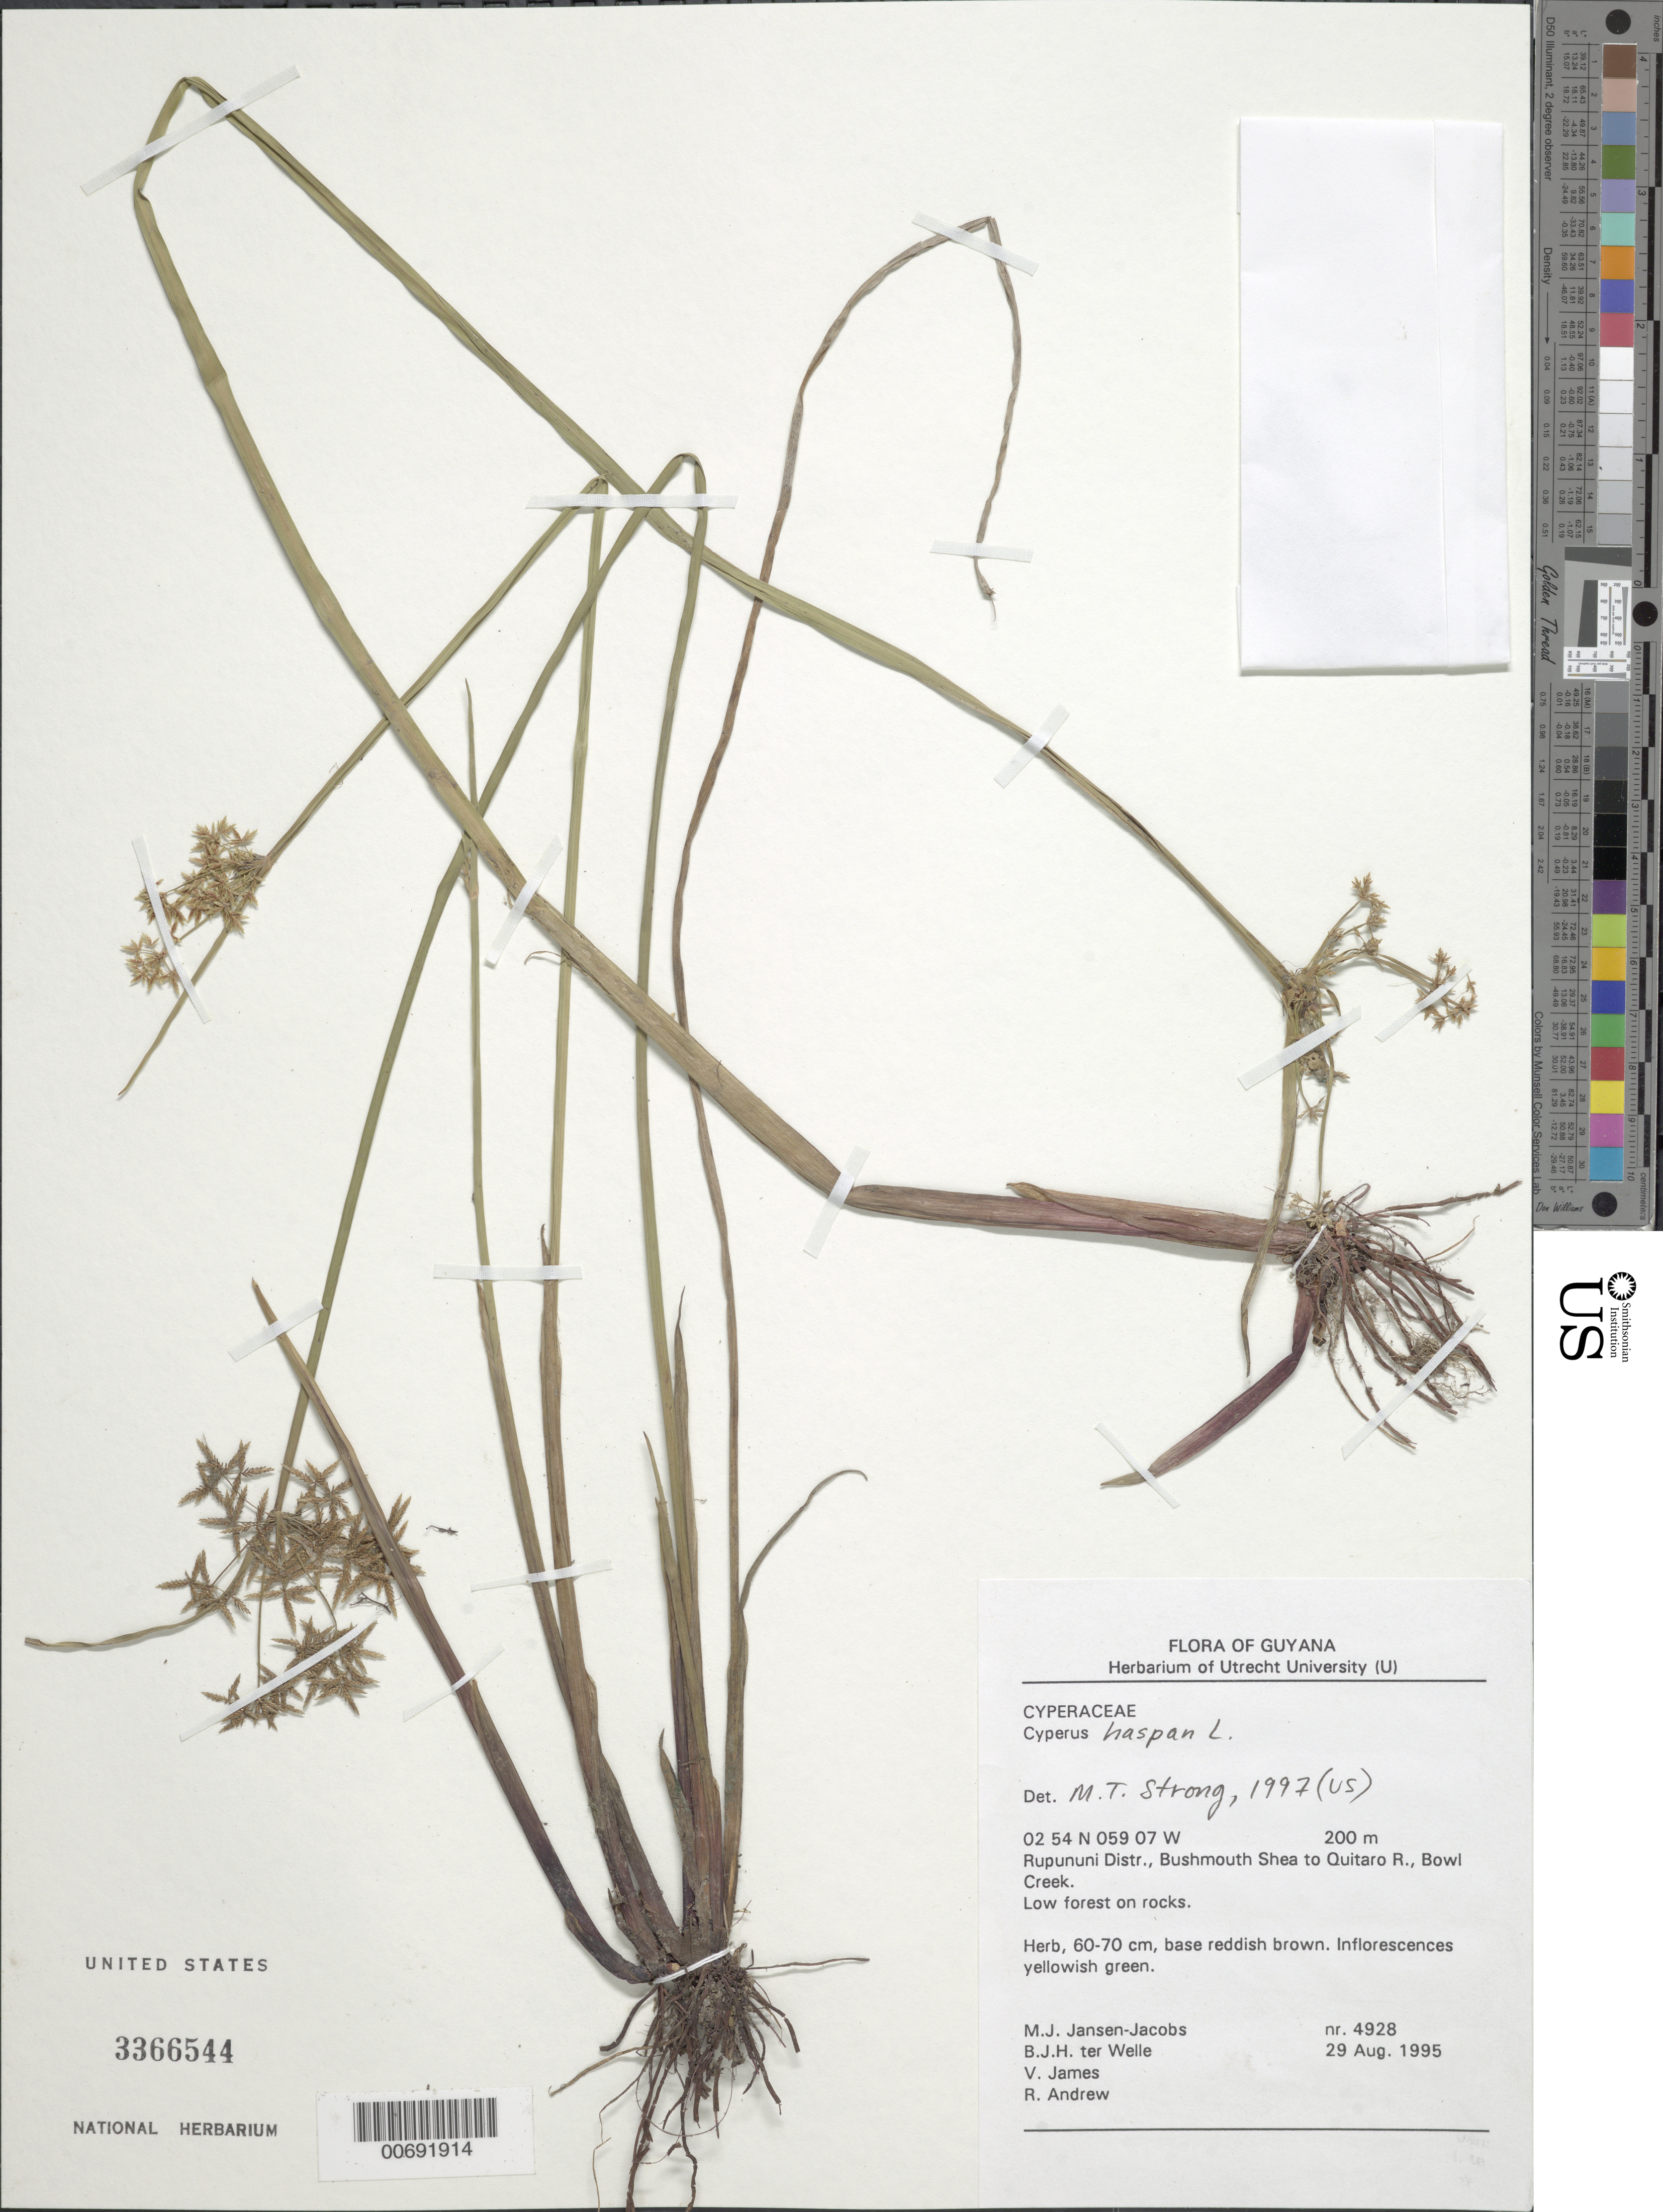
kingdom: Plantae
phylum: Tracheophyta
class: Liliopsida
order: Poales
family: Cyperaceae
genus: Cyperus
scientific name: Cyperus haspan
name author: L.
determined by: Strong, M. T., (US), Smithsonian Institution - National Museum of Natural History (UNITED STATES)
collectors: M. J. Jansen-Jacobs, B. Welle, V. James & R. Andrew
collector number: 4928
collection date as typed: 29-Aug-95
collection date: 1995-08-29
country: Guyana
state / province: U. Takutu-U. Essequibo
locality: Bowl Creek, Bushmouth, Shea to Quitaro River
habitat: Low forest on rocks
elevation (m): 200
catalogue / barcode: US 3366544